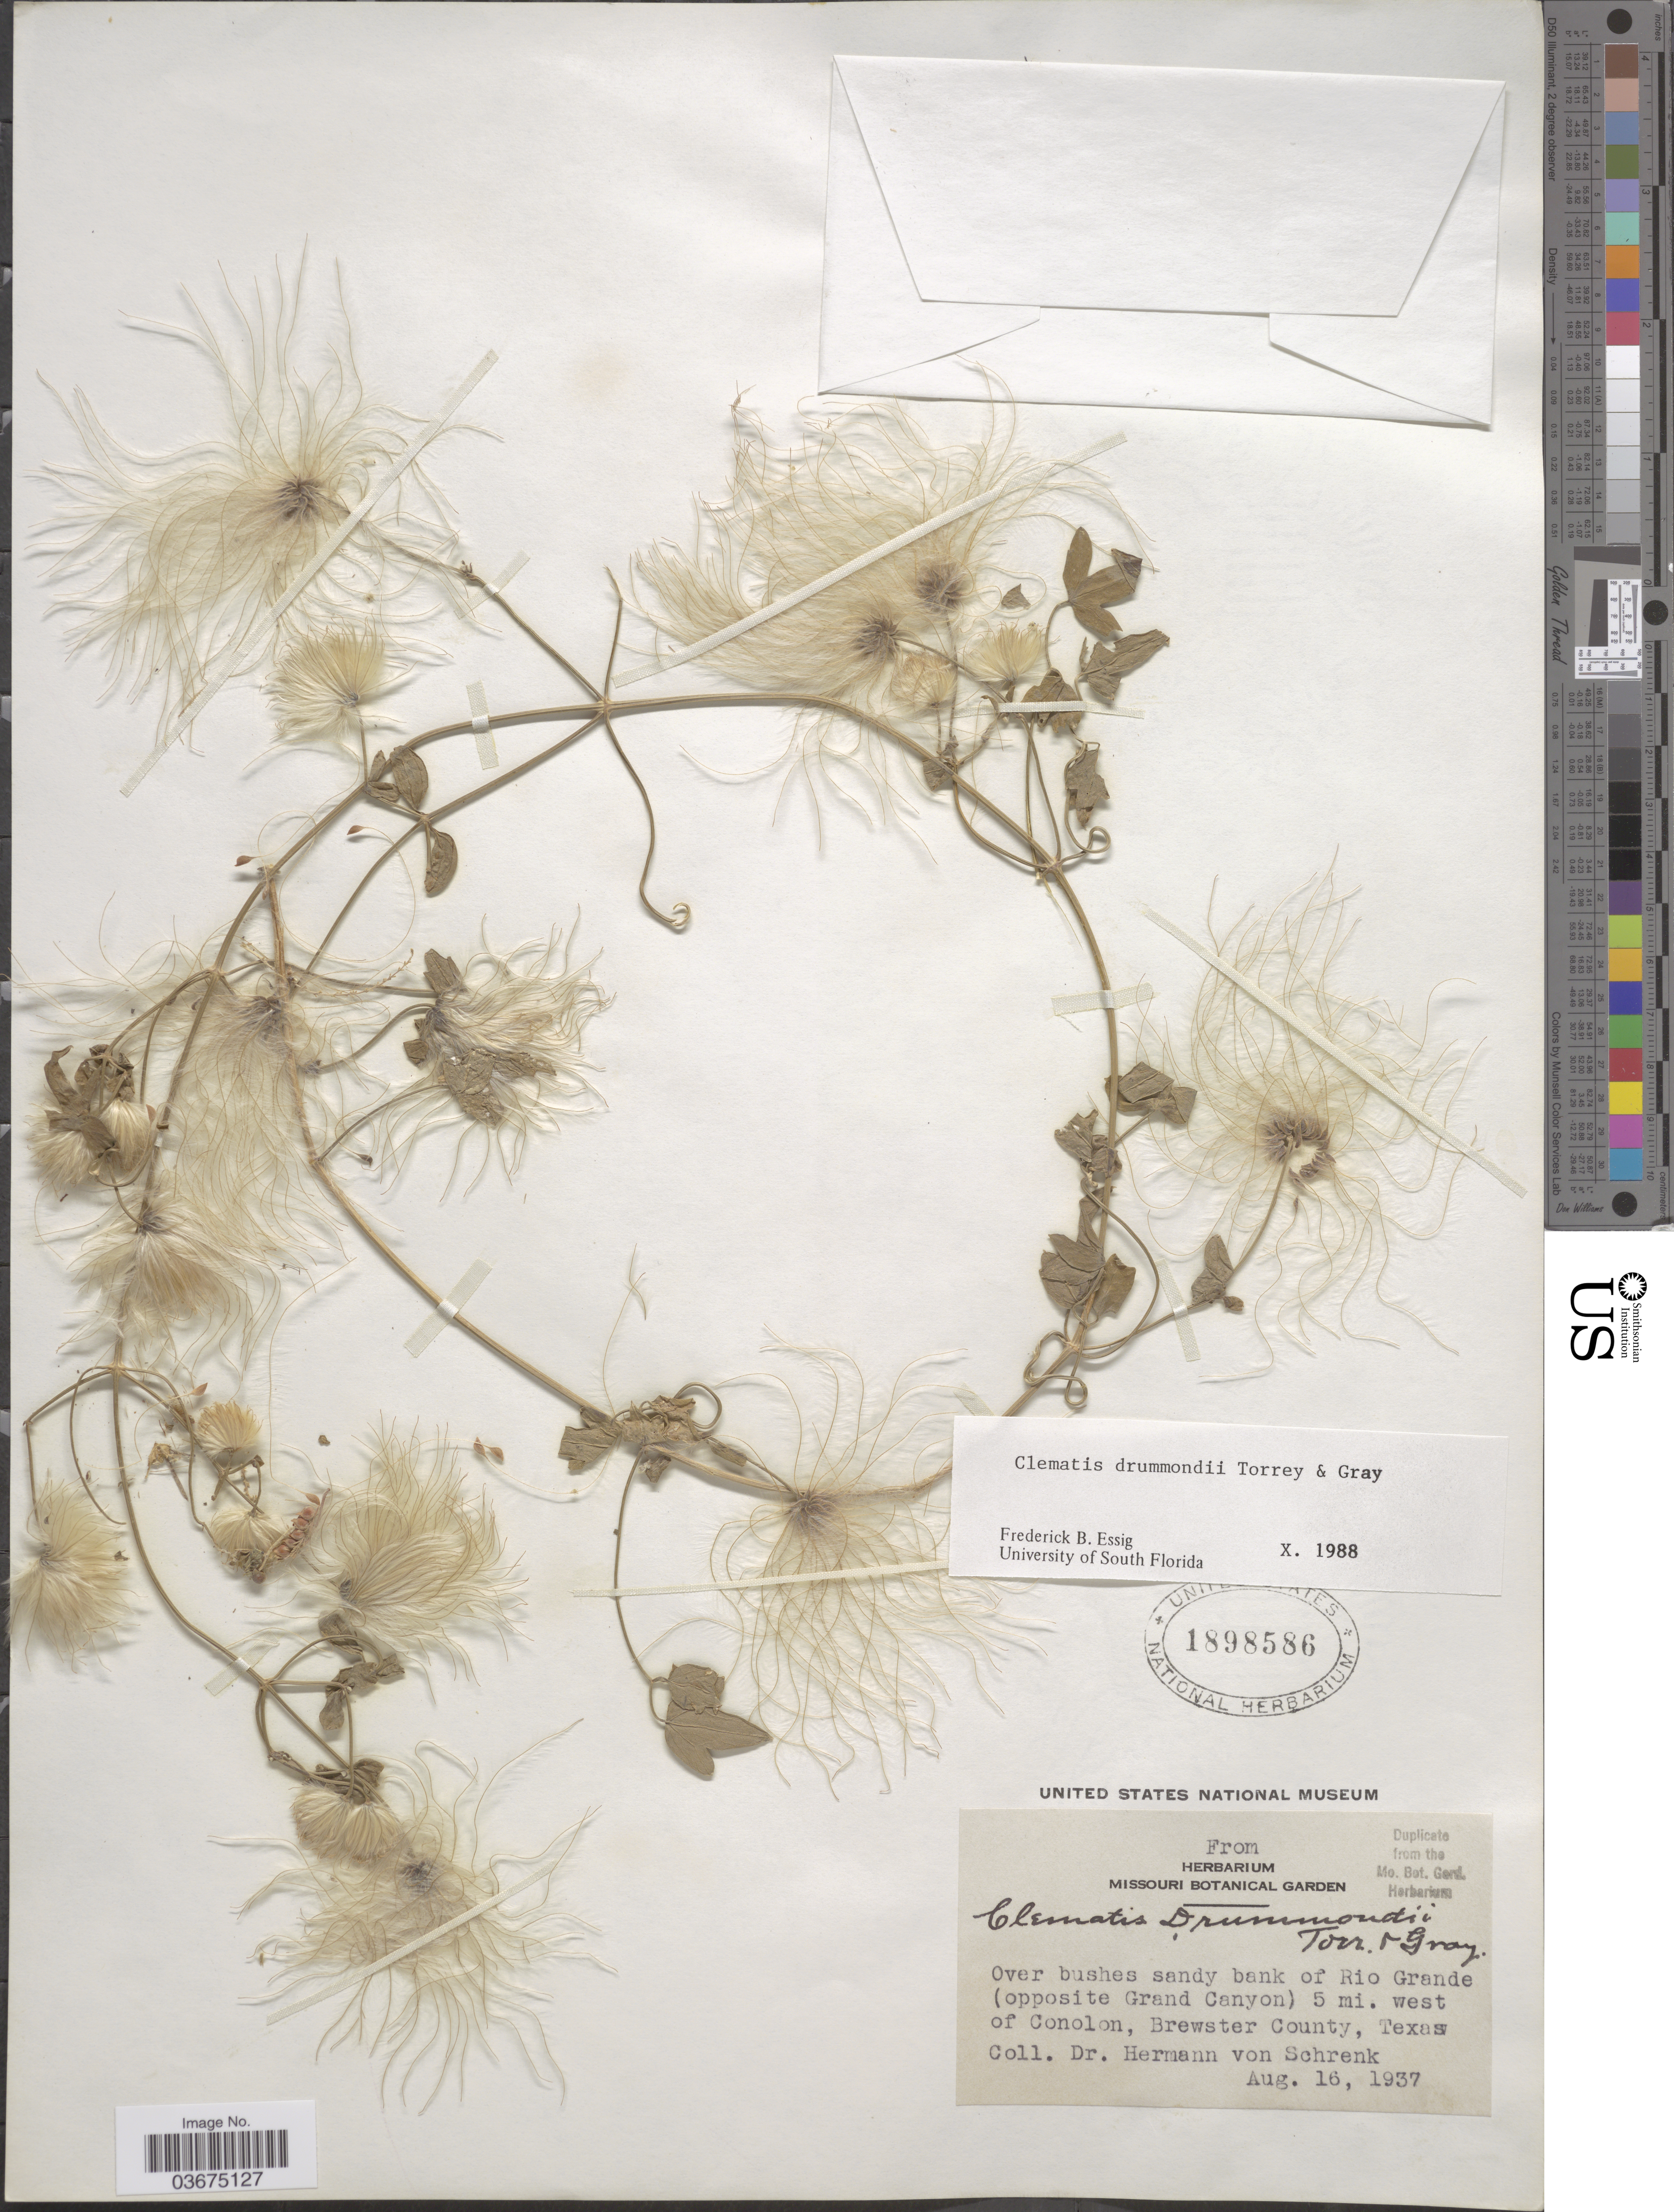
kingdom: Plantae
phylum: Tracheophyta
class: Magnoliopsida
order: Ranunculales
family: Ranunculaceae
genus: Clematis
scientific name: Clematis drummondii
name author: Torr. & A. Gray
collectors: H. v. Schrenk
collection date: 1937-08-16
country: United States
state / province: Texas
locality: Over bushes sandy bank of Rio Grande (opposite Grand Canyon) 5 mi. west of Conolon, Brewster County.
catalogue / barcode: US 1898586